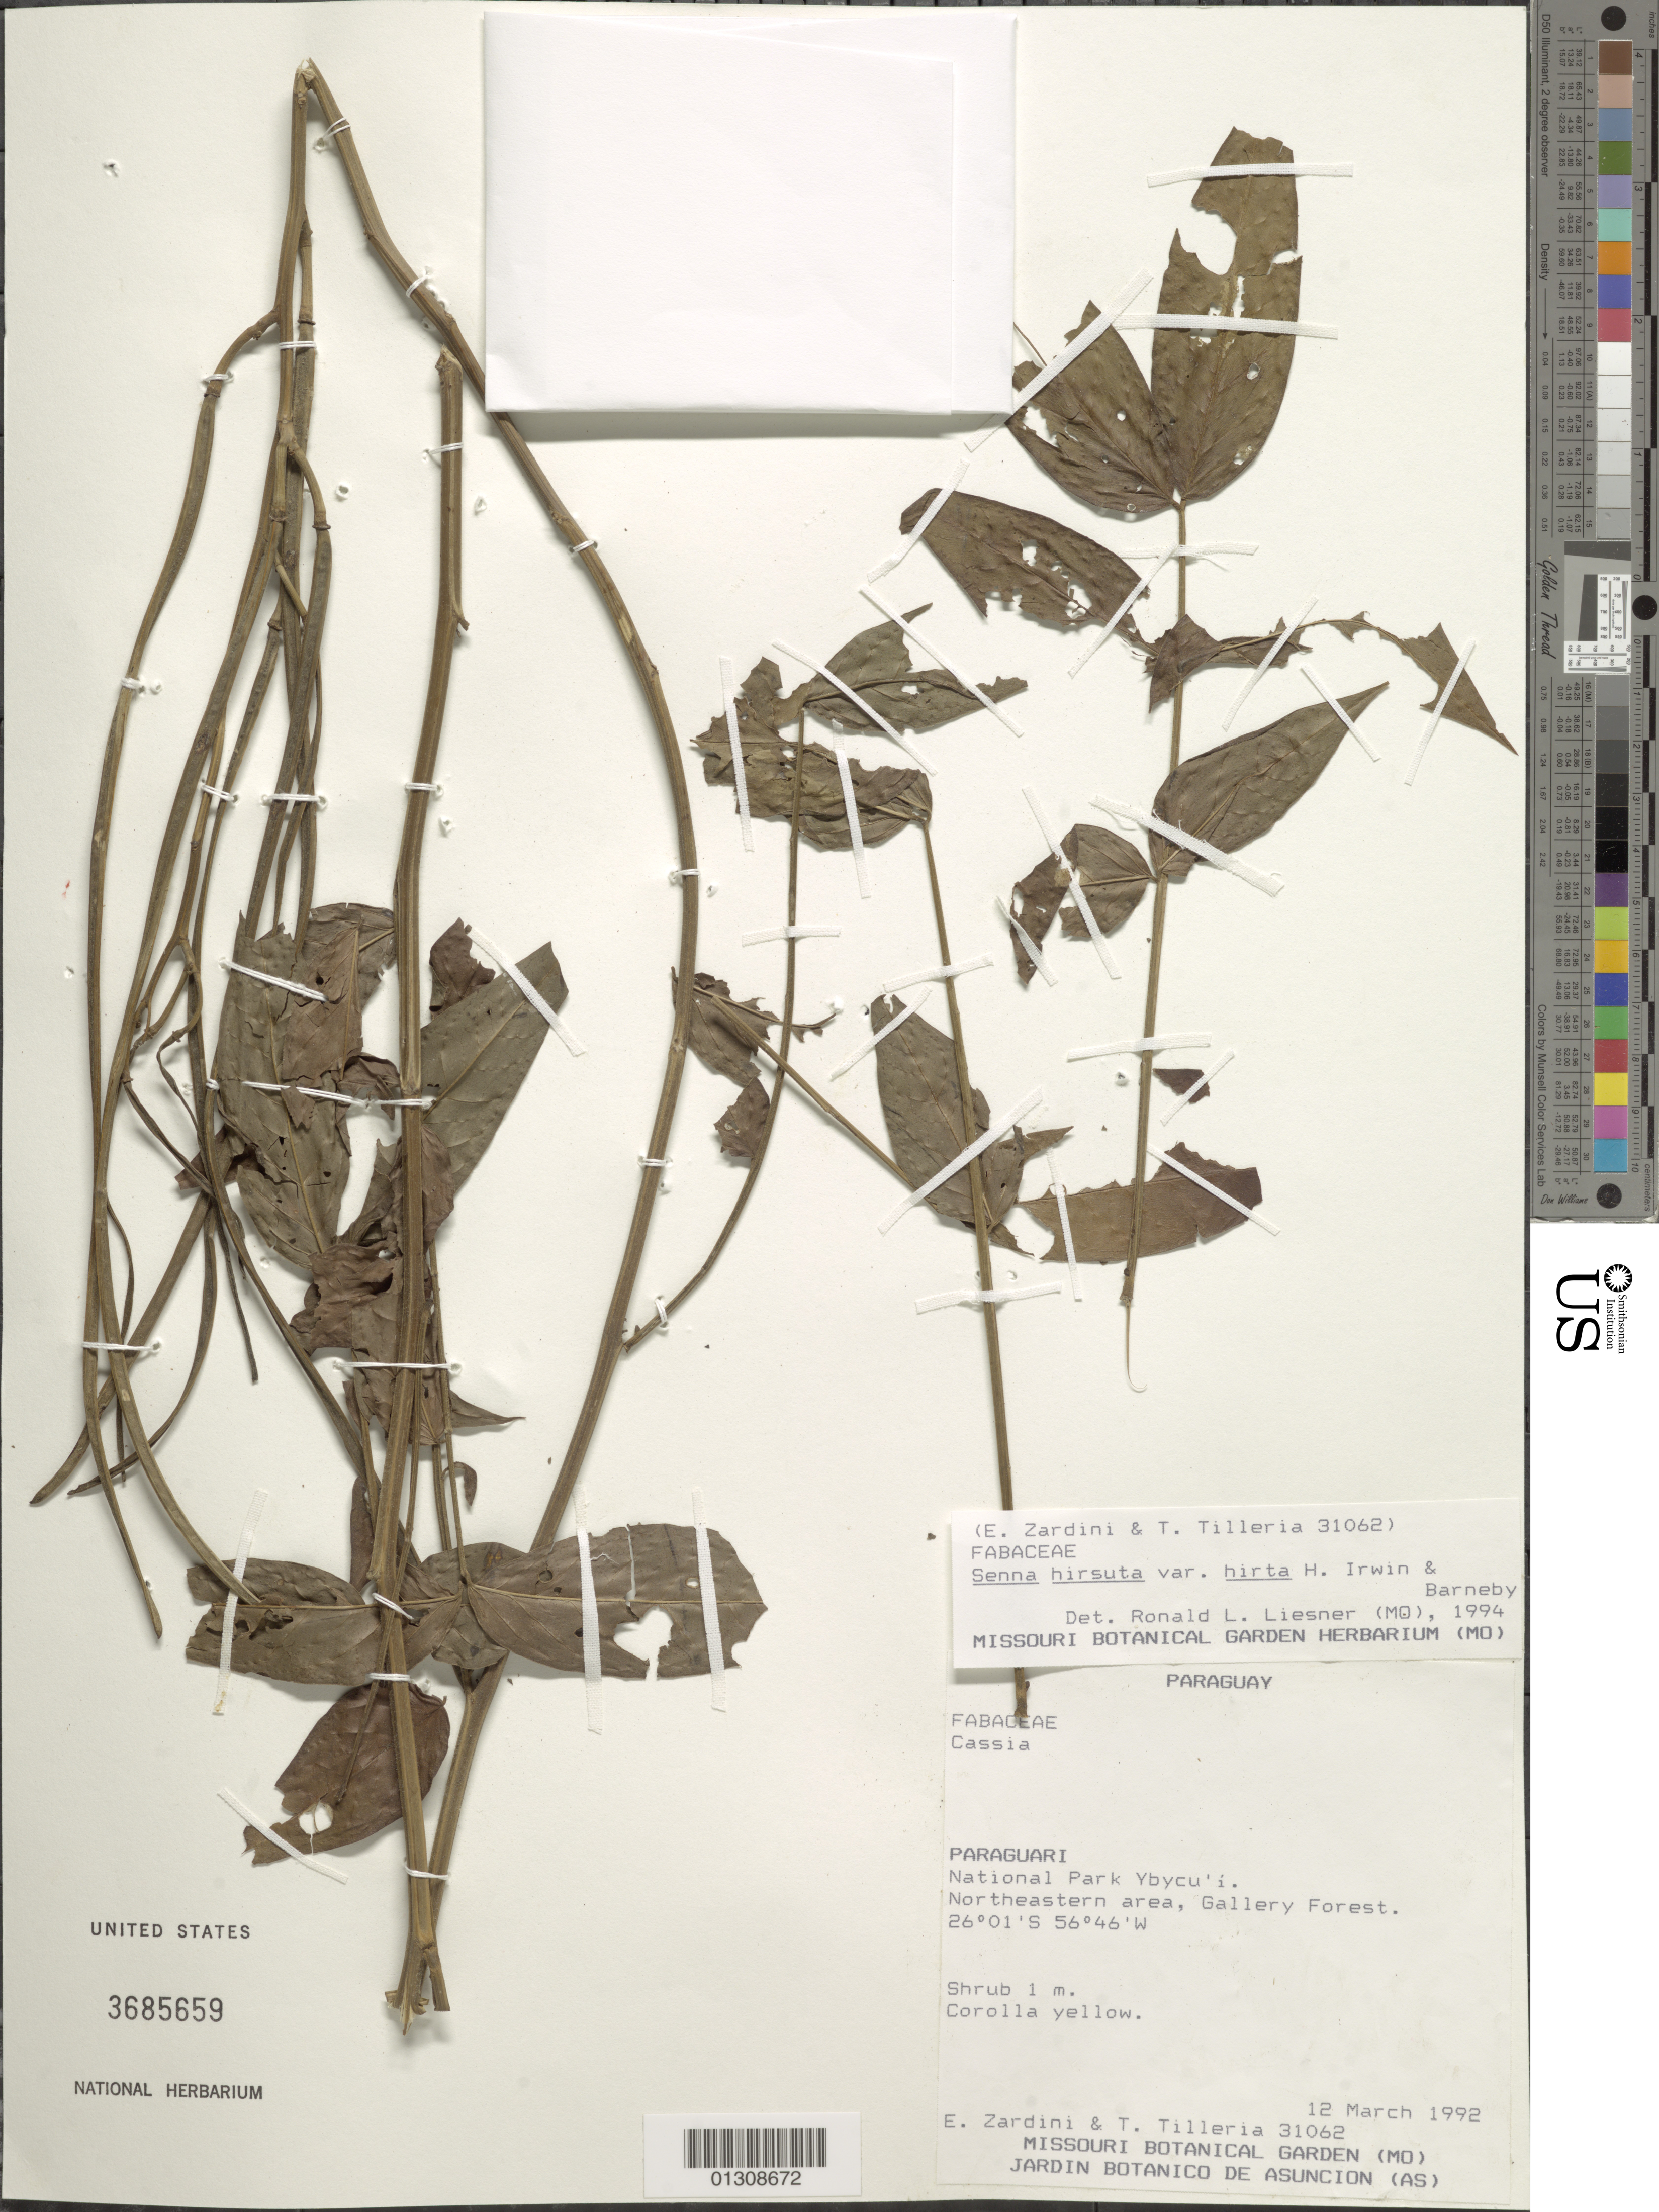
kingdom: Plantae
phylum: Tracheophyta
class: Magnoliopsida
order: Fabales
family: Fabaceae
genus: Senna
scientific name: Senna hirsuta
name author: (L.) H.S. Irwin & Barneby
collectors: E. Zardini & T. Tilleria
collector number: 31062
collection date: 1992-03-12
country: Paraguay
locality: National Park Ybycui. Northeastern area, Gallery Forest.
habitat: Shrub 1 m. Corolla yellow.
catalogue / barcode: US 3685659